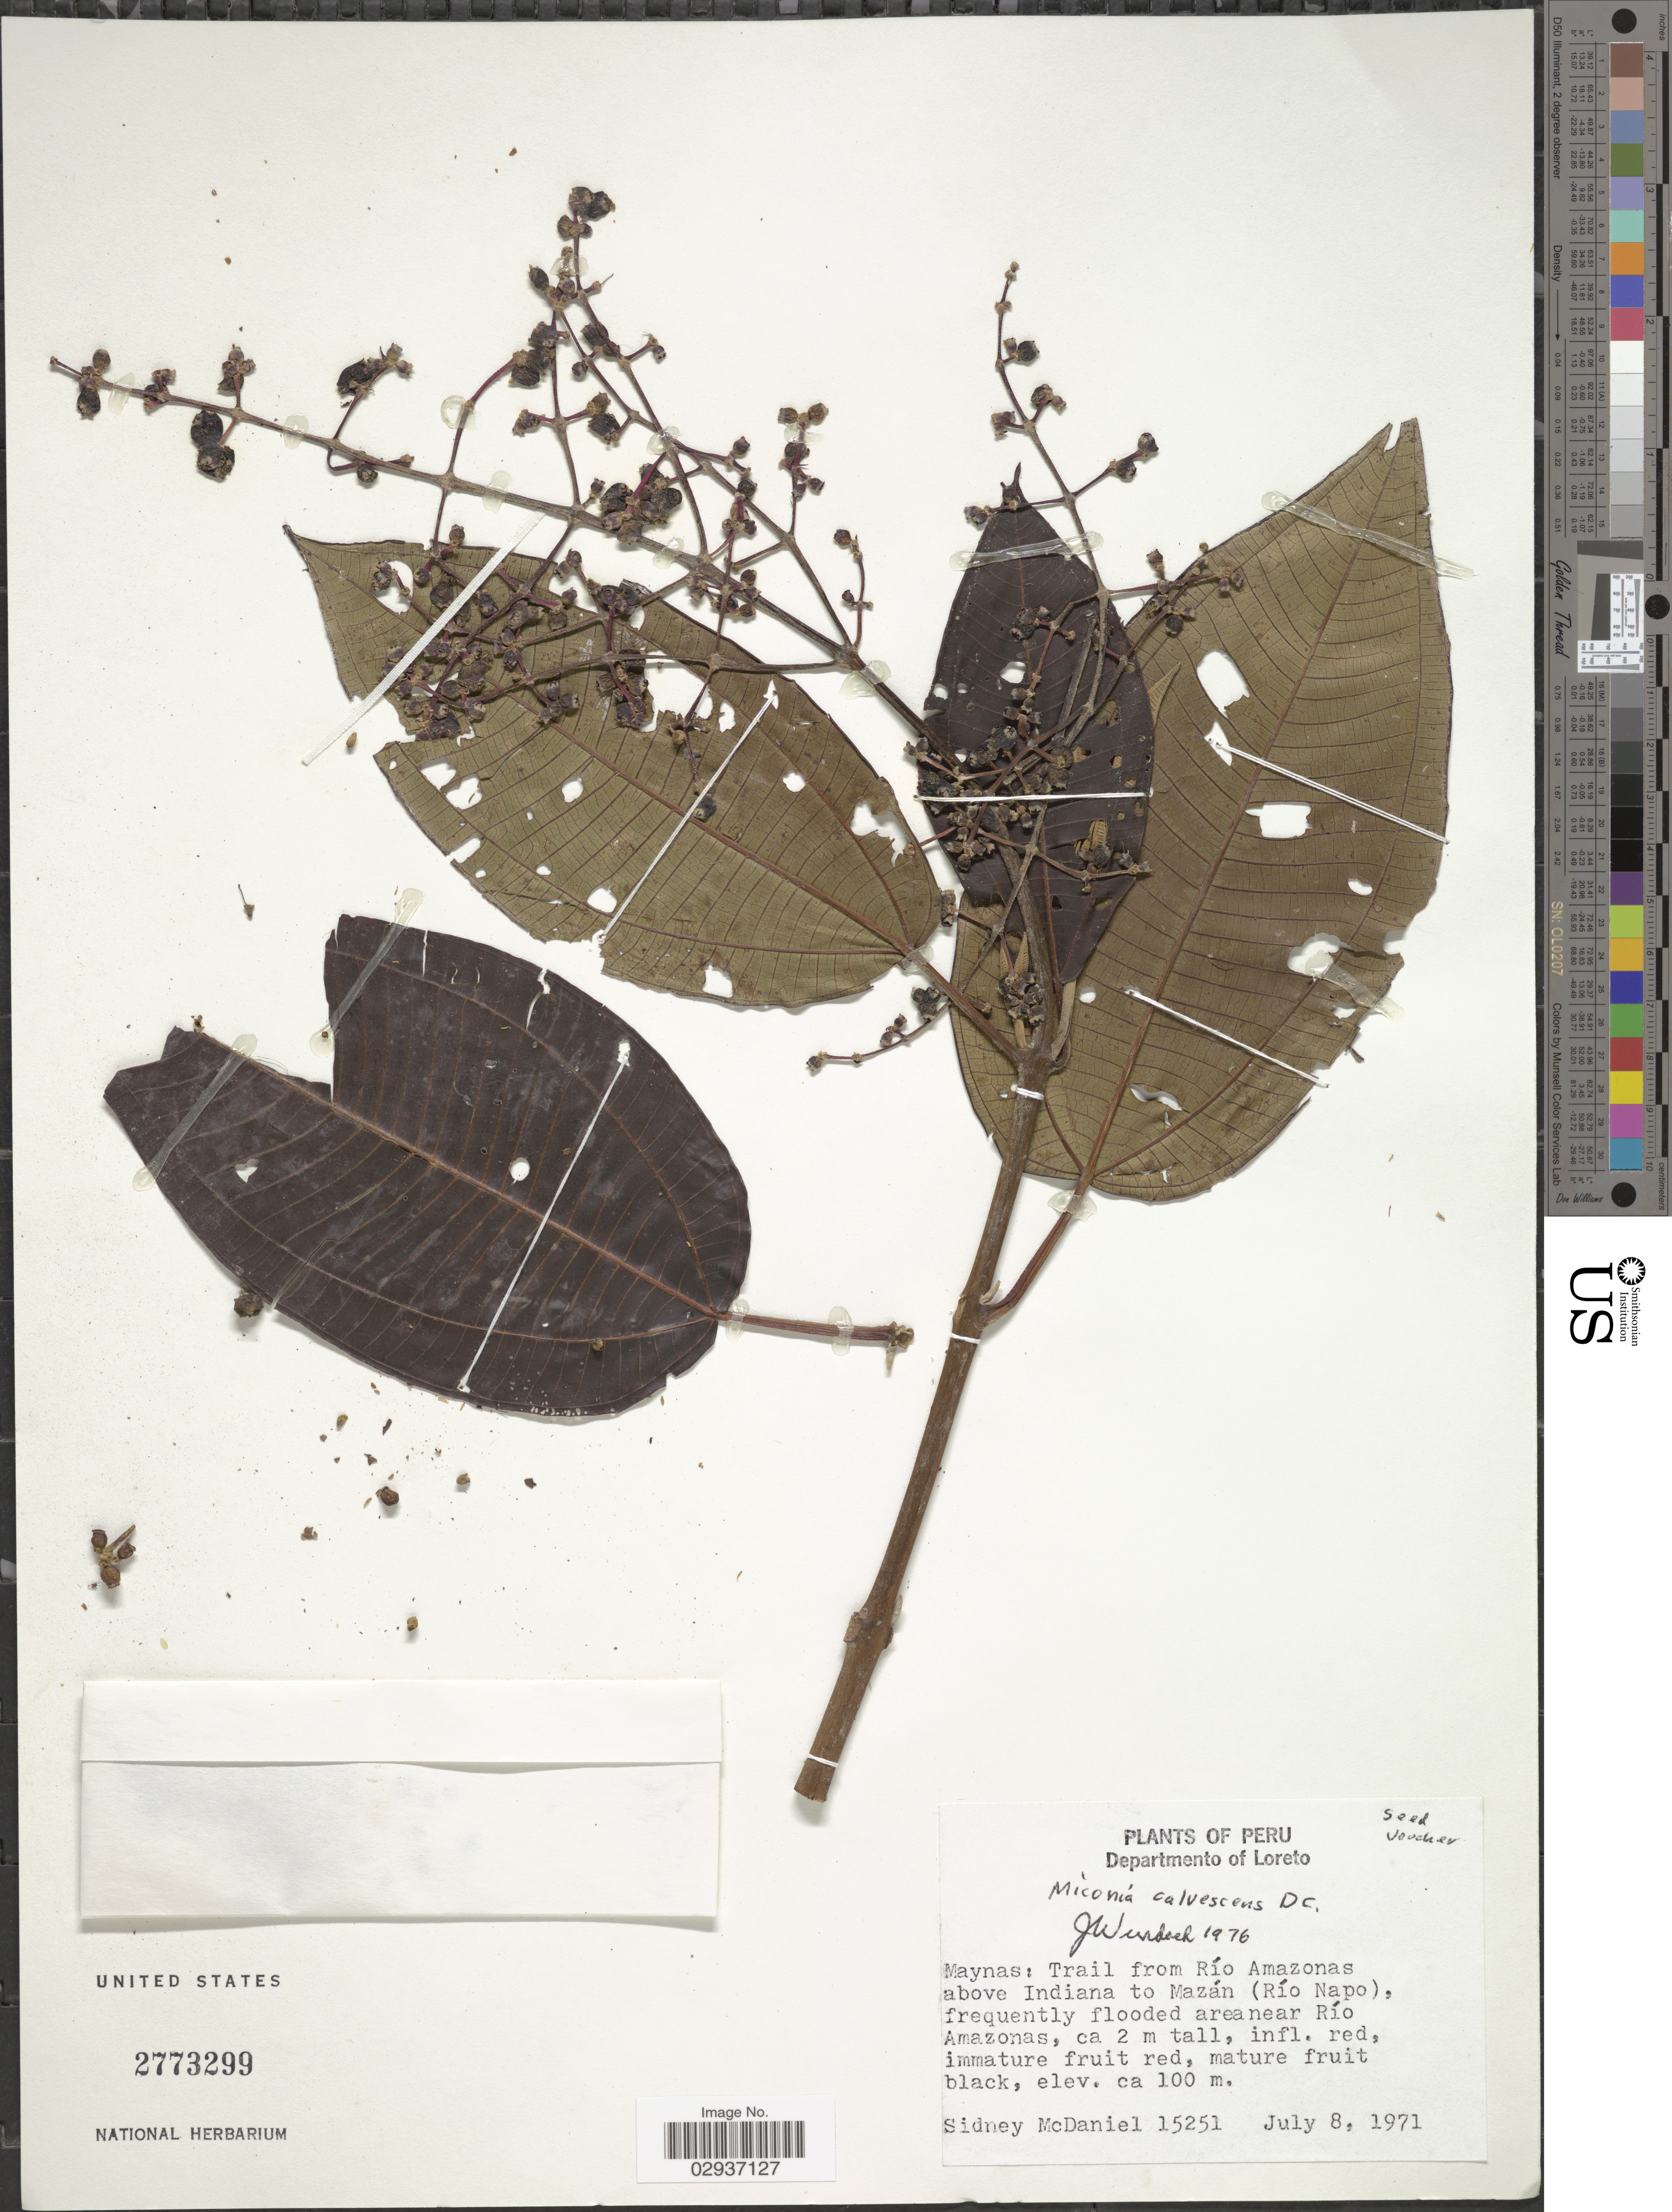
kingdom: Plantae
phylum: Tracheophyta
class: Magnoliopsida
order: Myrtales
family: Melastomataceae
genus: Miconia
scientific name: Miconia calvescens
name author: DC.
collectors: S. McDaniel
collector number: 15251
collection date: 1971-07-08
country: Peru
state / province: Loreto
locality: Departmento of Loreto. Maynas: Trail from Río Amazonas above Indiana to Mazán (Río Napo), frequently flooded area near Río Amazonas.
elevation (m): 100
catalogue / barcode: US 2773299